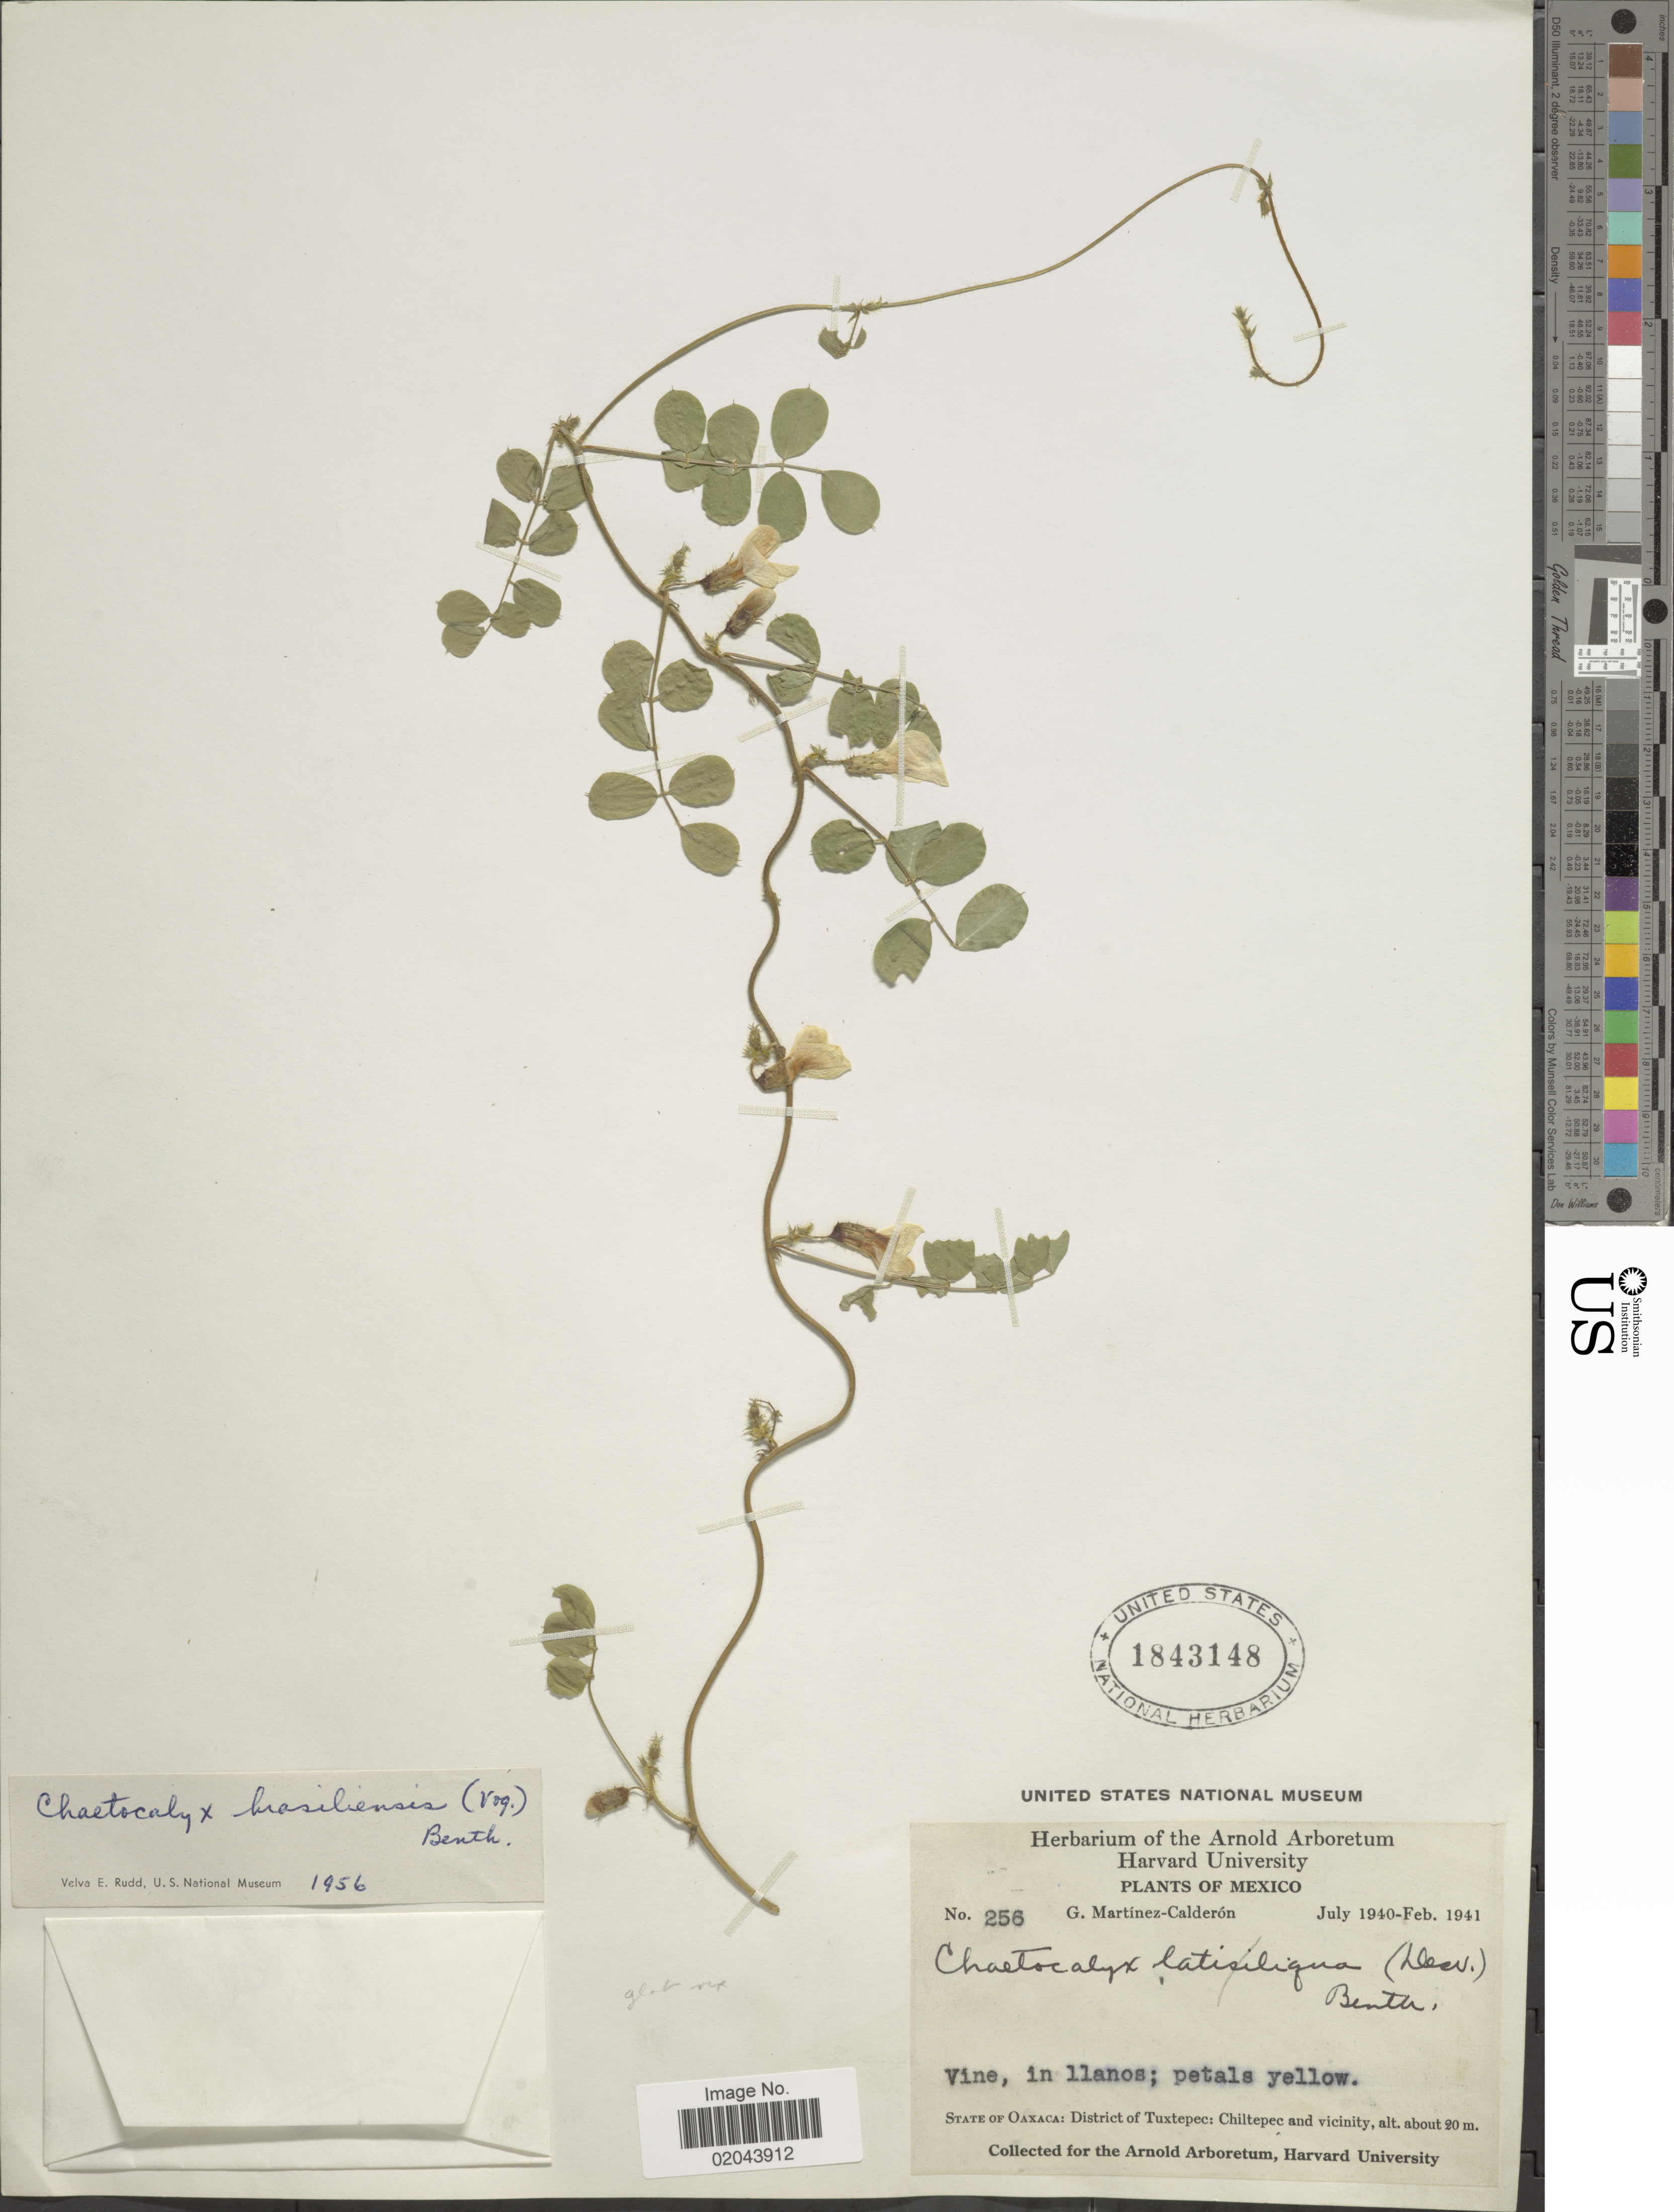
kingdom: Plantae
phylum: Tracheophyta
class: Magnoliopsida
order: Fabales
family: Fabaceae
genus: Chaetocalyx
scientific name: Chaetocalyx brasiliensis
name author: (Vogel) Benth.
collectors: C. Martínez-Calderón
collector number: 256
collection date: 1940-07/1941-02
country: Mexico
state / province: Oaxaca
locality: District of Tuxtepec: Chiltepec and vicinity.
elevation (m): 20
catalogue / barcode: US 1843148